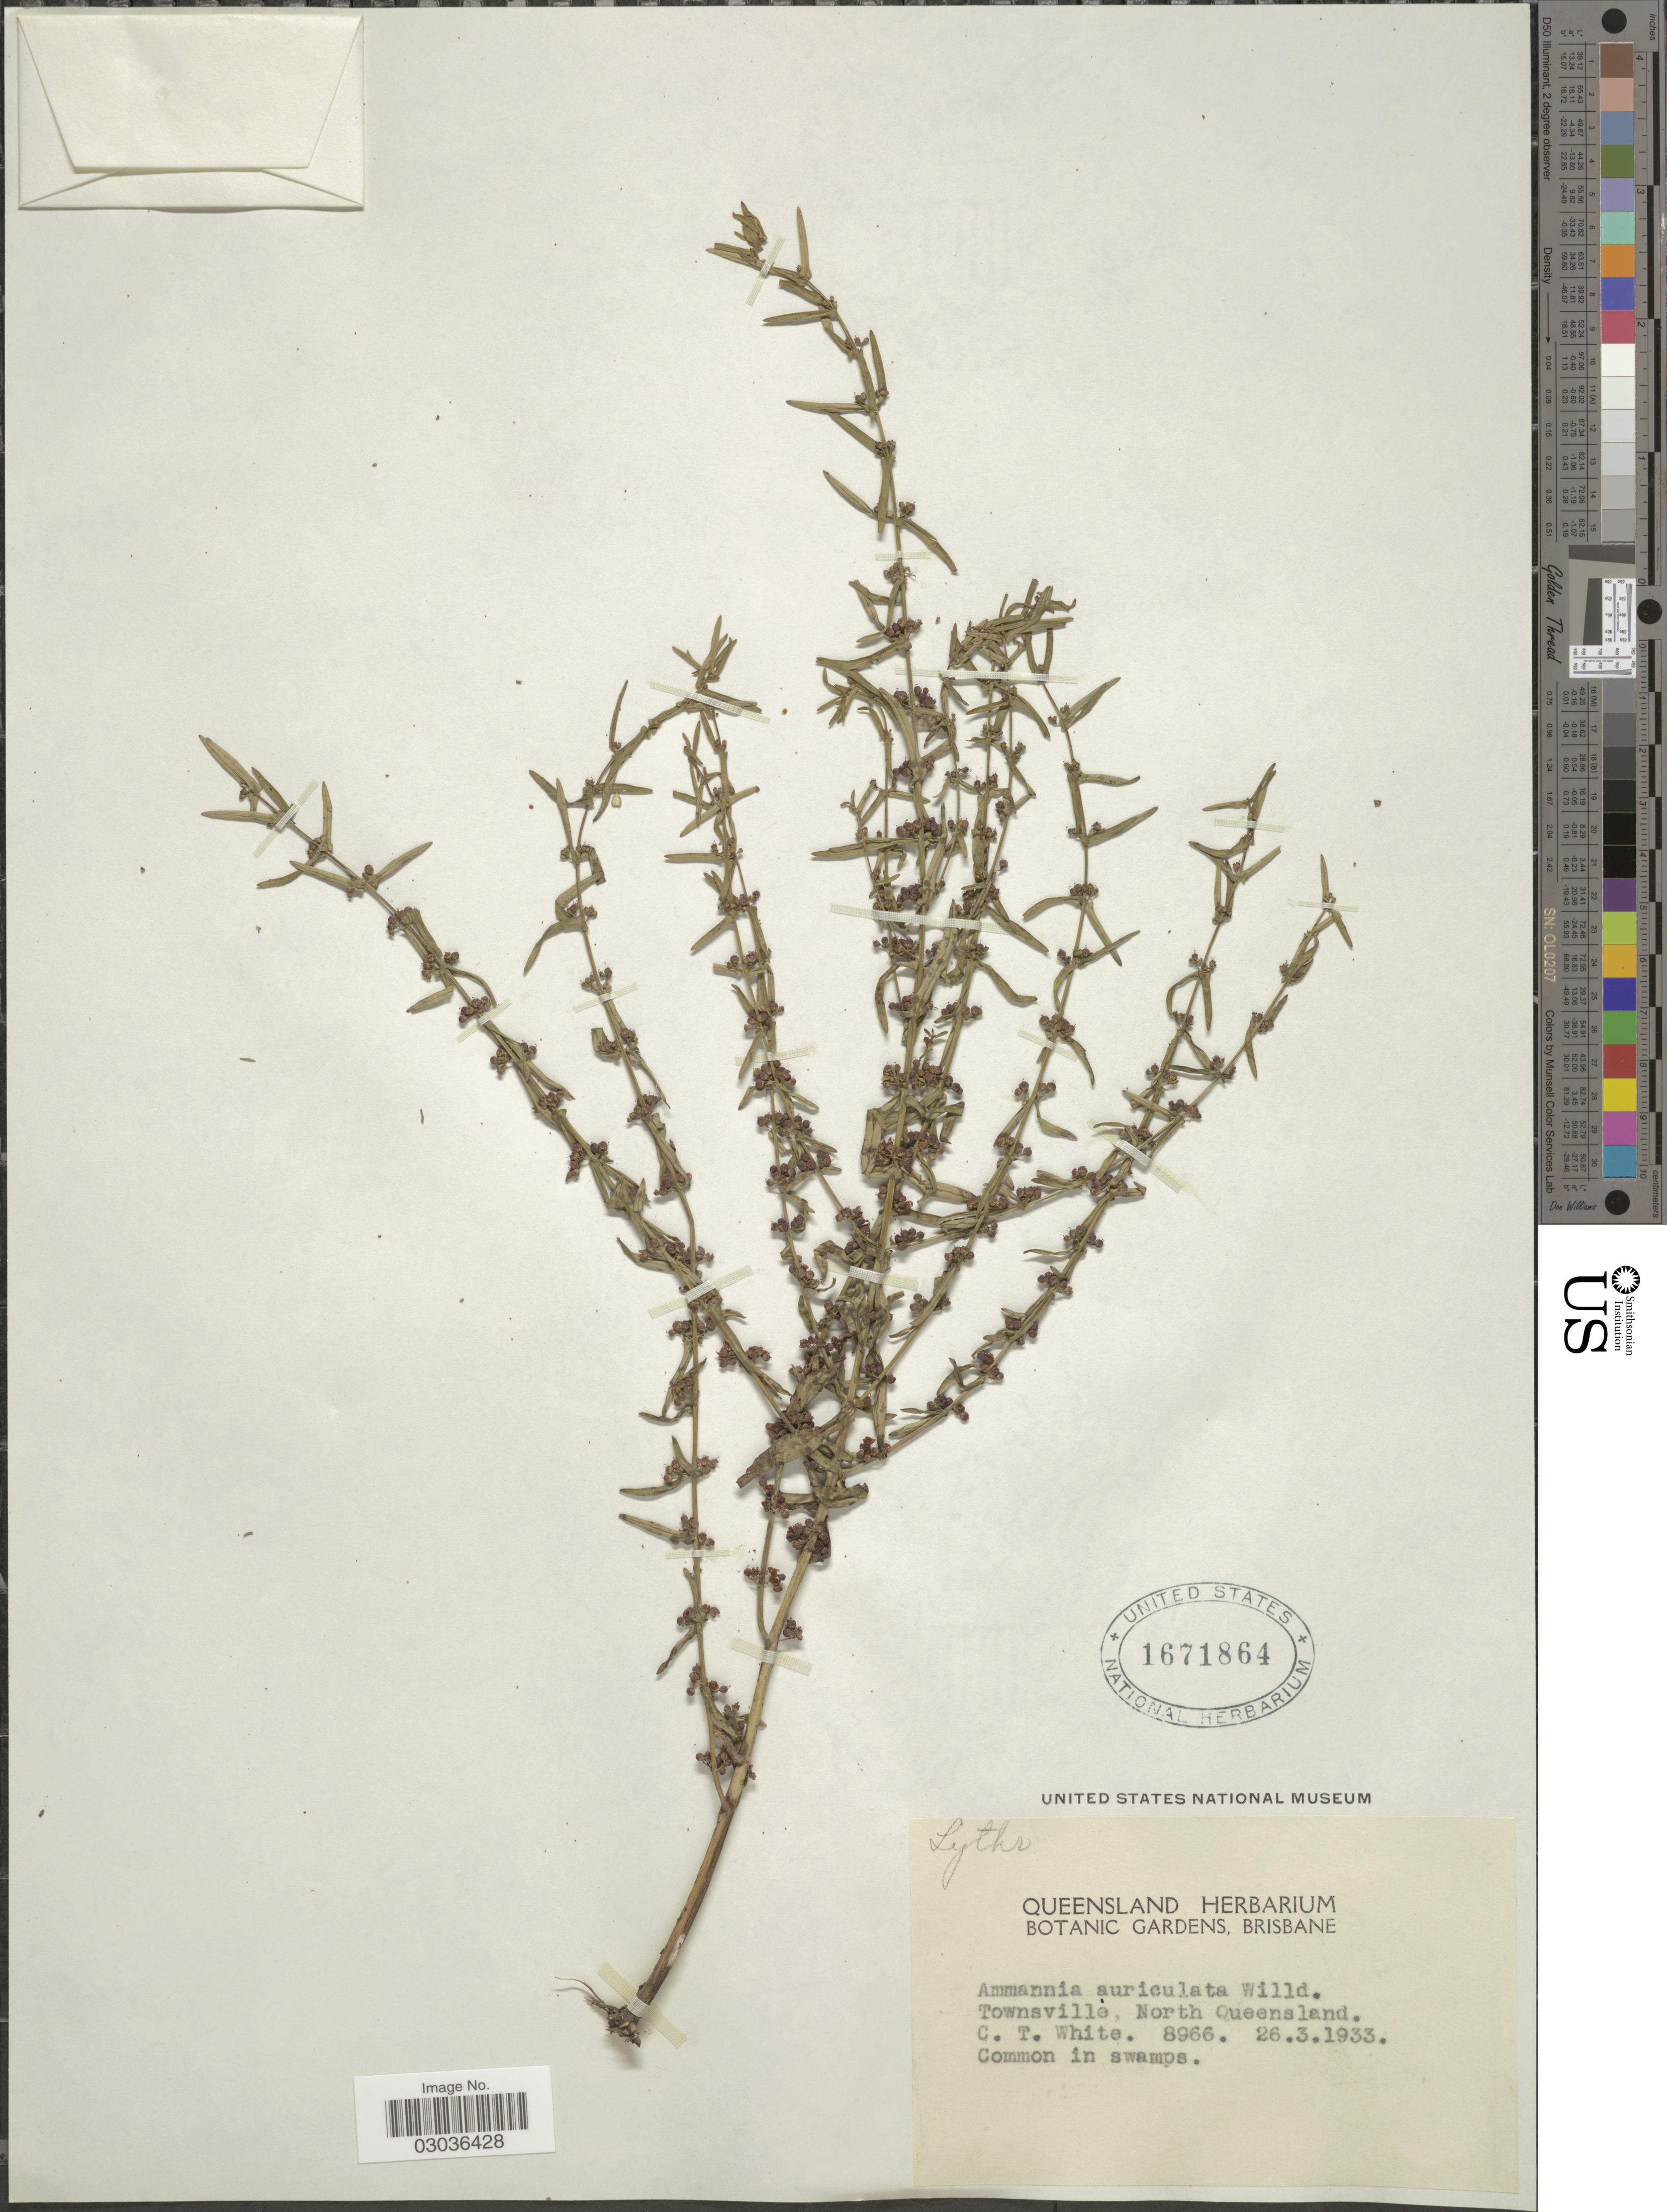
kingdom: Plantae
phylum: Tracheophyta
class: Magnoliopsida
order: Myrtales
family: Lythraceae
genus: Ammannia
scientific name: Ammannia auriculata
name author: Willd.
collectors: C. T. White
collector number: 8966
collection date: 1933-03-26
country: Australia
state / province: Queensland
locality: Townsville, North Queensland.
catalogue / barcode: US 1671864